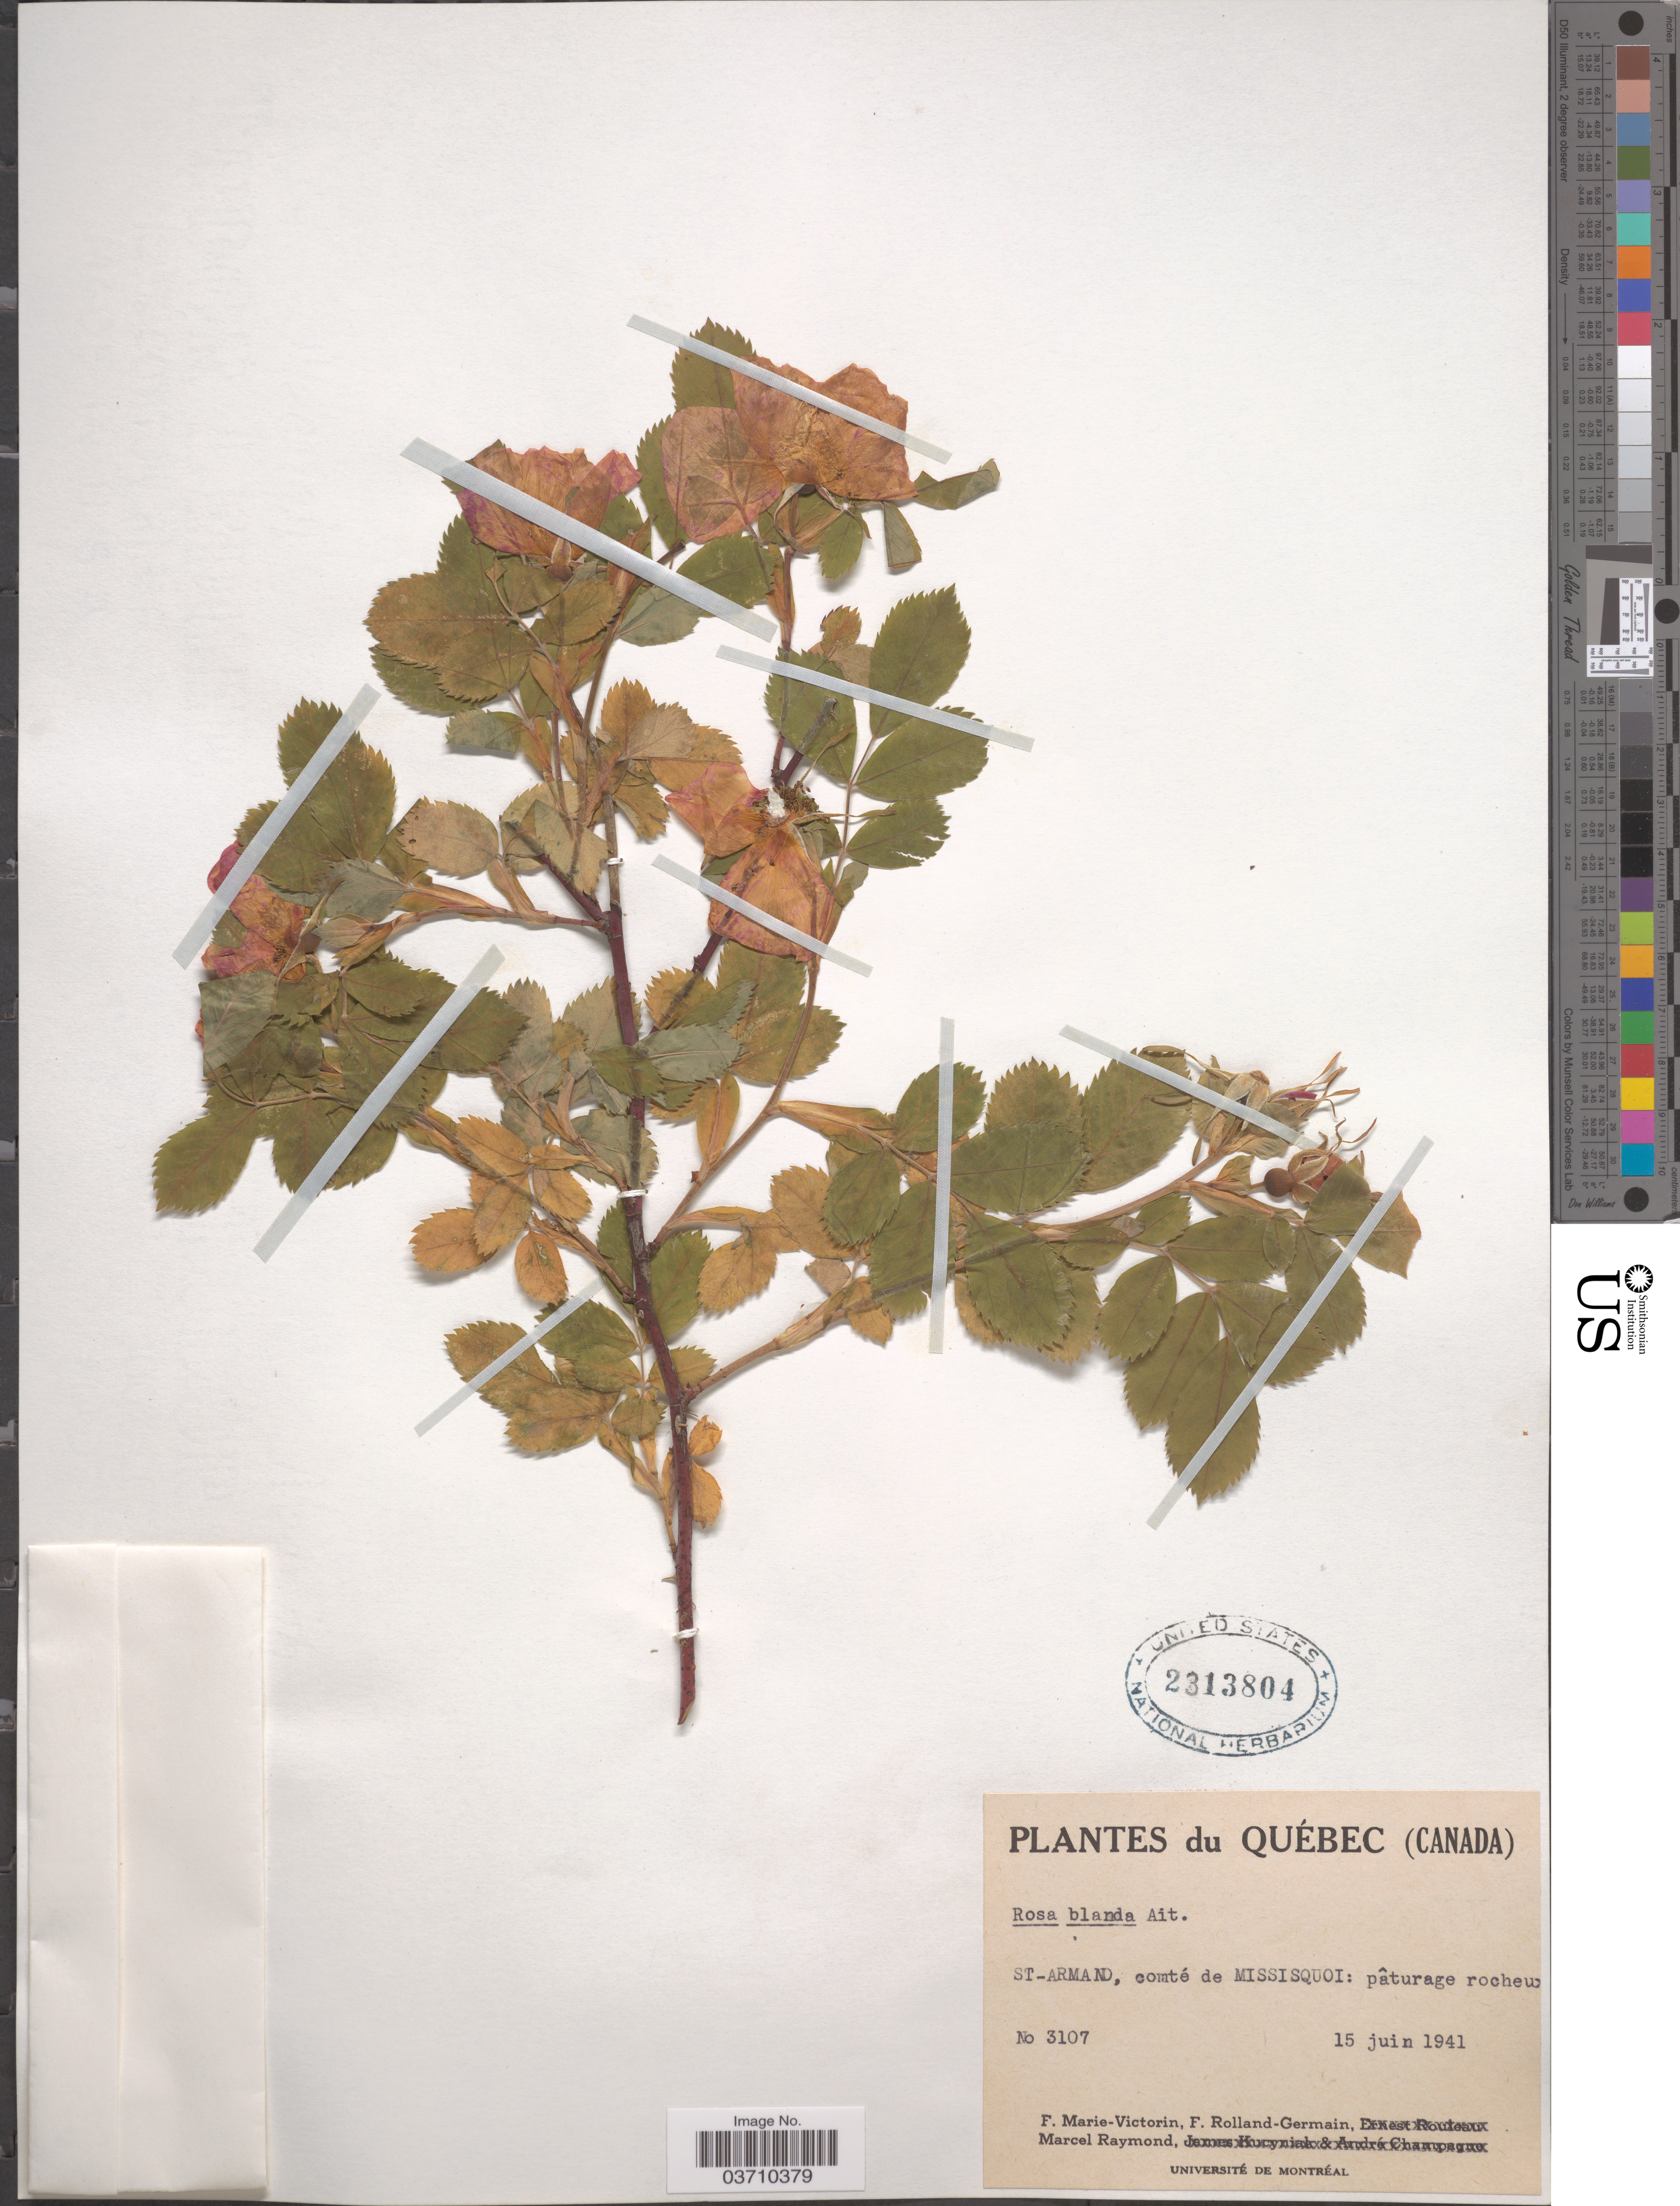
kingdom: Plantae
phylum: Tracheophyta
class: Magnoliopsida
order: Rosales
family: Rosaceae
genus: Rosa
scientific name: Rosa blanda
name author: Aiton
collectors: F. Marie-Victorin, Rolland-Germain & M. Raymond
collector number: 3107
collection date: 1941-06-15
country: Canada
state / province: Quebec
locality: St-Armand, comté de Missisquoi.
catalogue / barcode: US 2313804